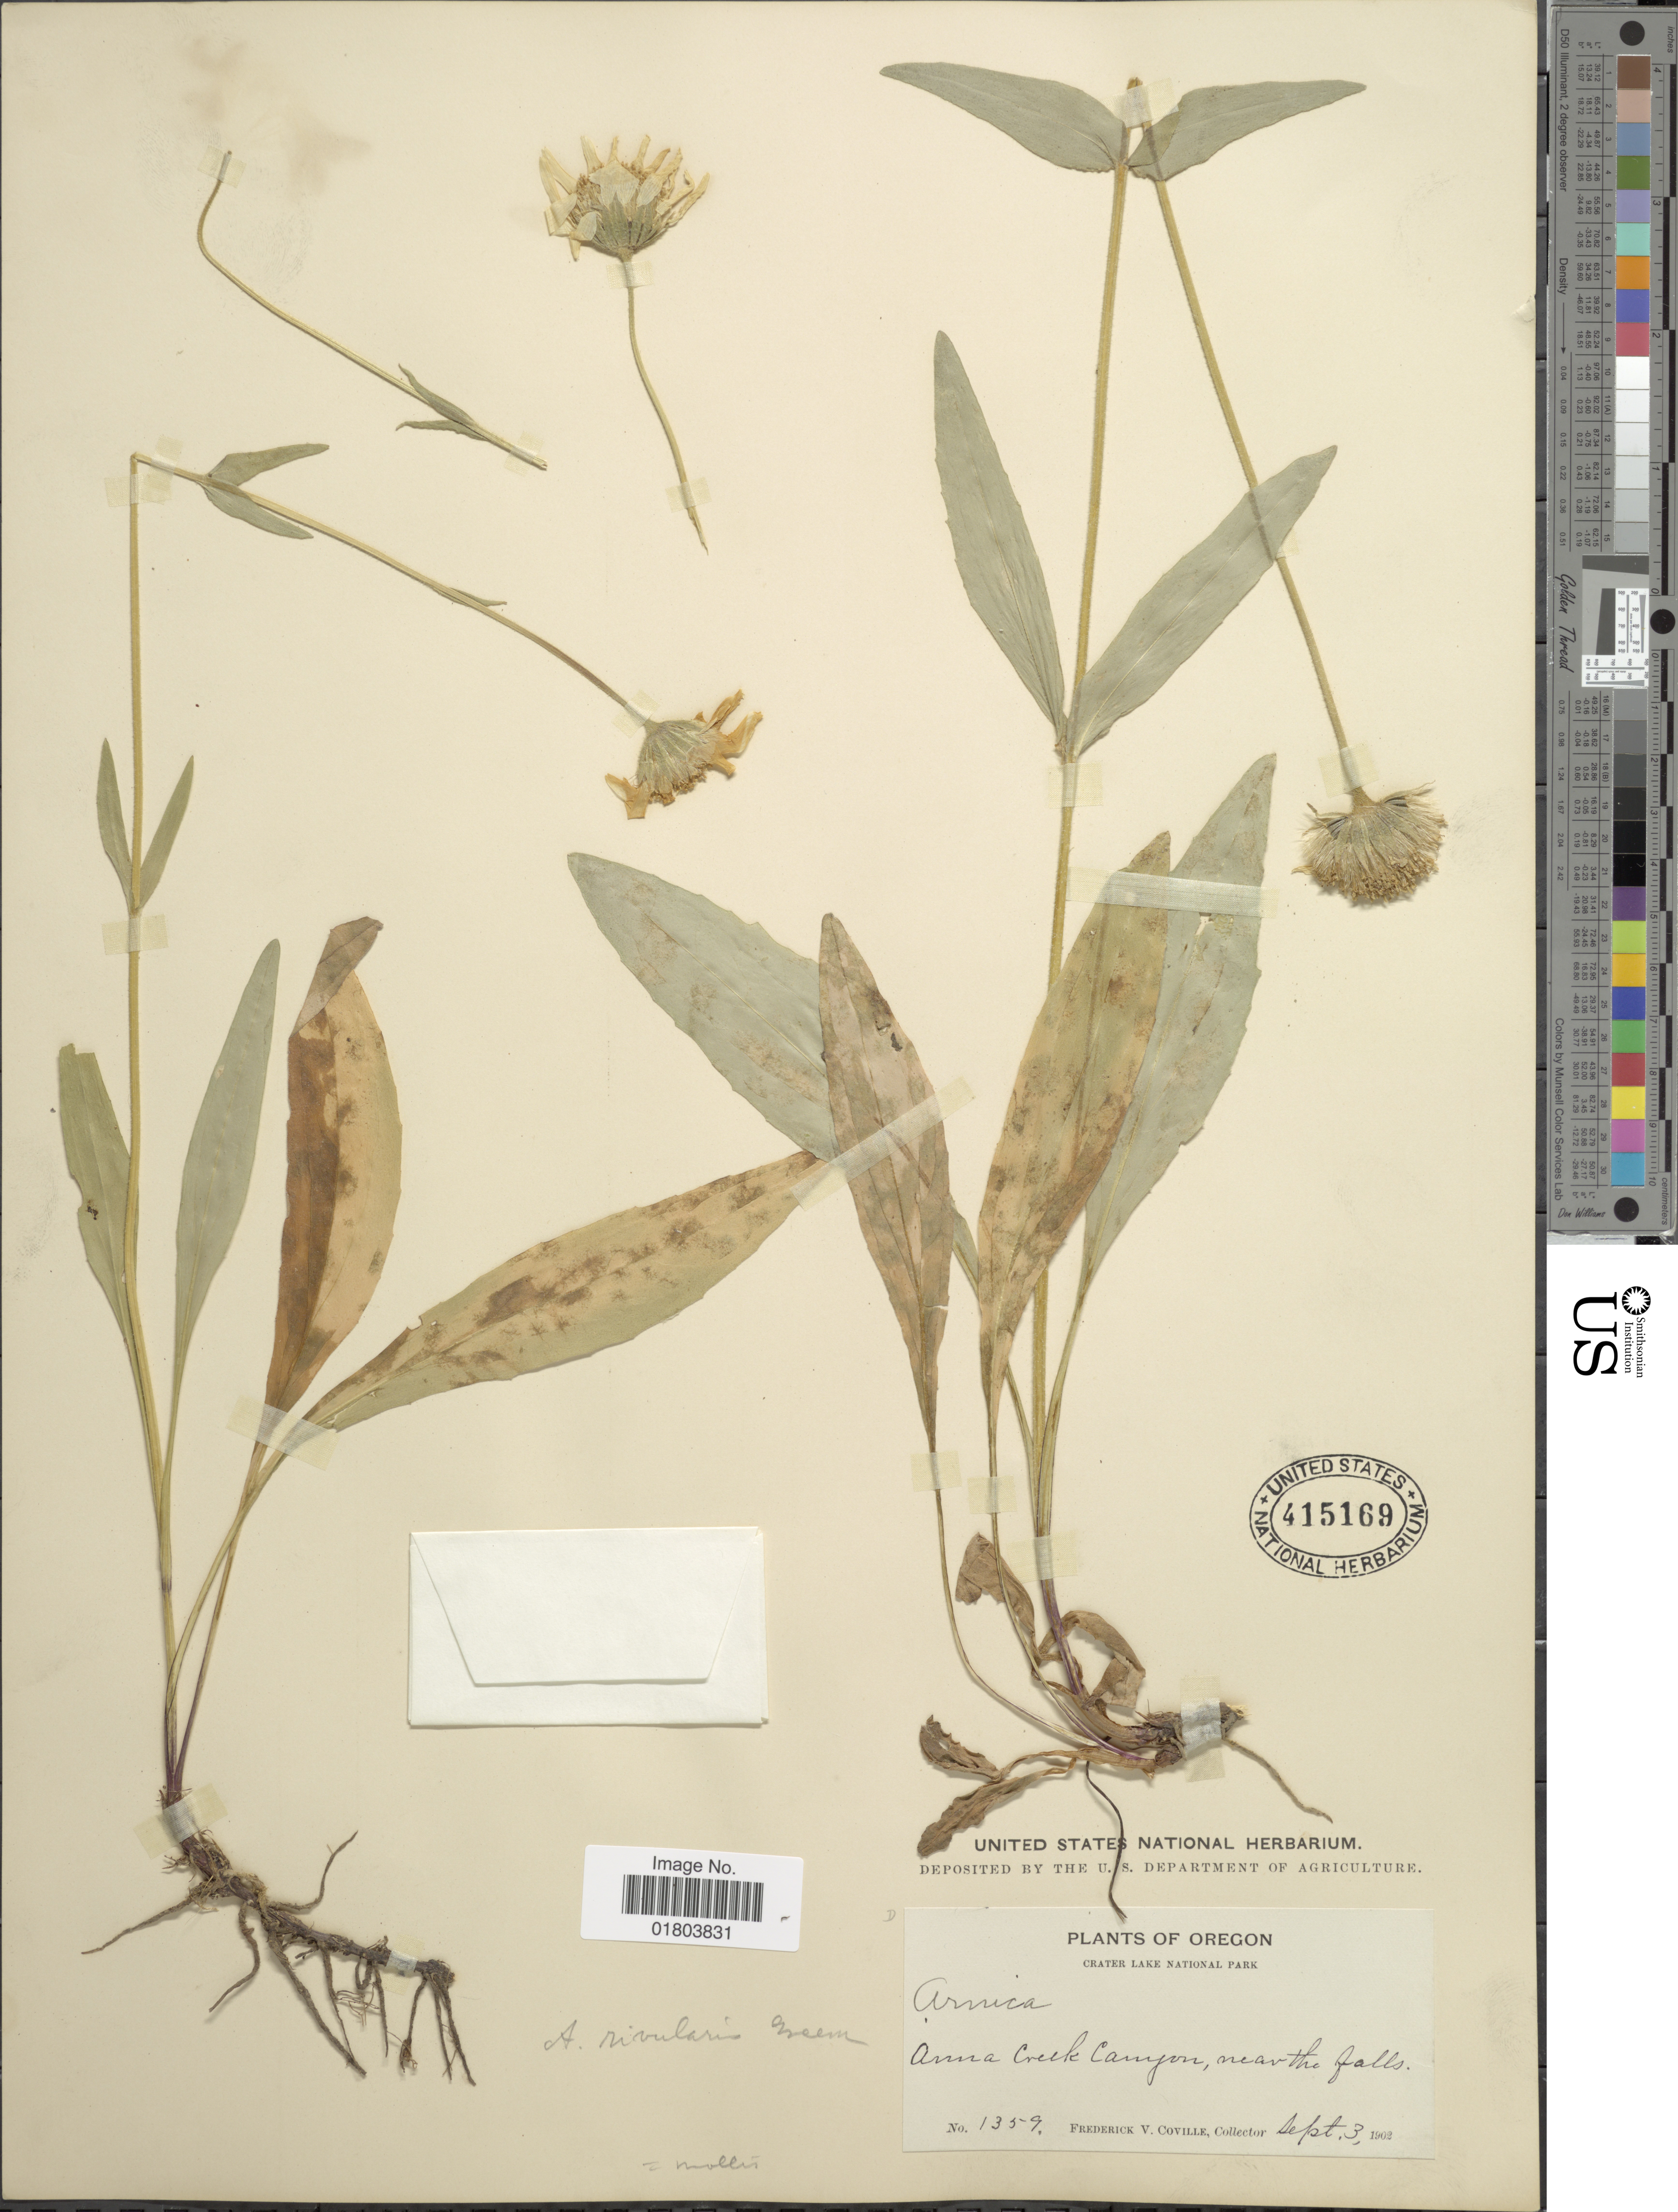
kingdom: Plantae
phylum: Tracheophyta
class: Magnoliopsida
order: Asterales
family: Asteraceae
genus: Arnica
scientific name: Arnica mollis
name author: Hook.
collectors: F. V. Coville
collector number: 1359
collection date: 1902-09-03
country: United States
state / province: Oregon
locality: Crater Lake National Park, Anna Creek Canyon, near the falls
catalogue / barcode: US 415169